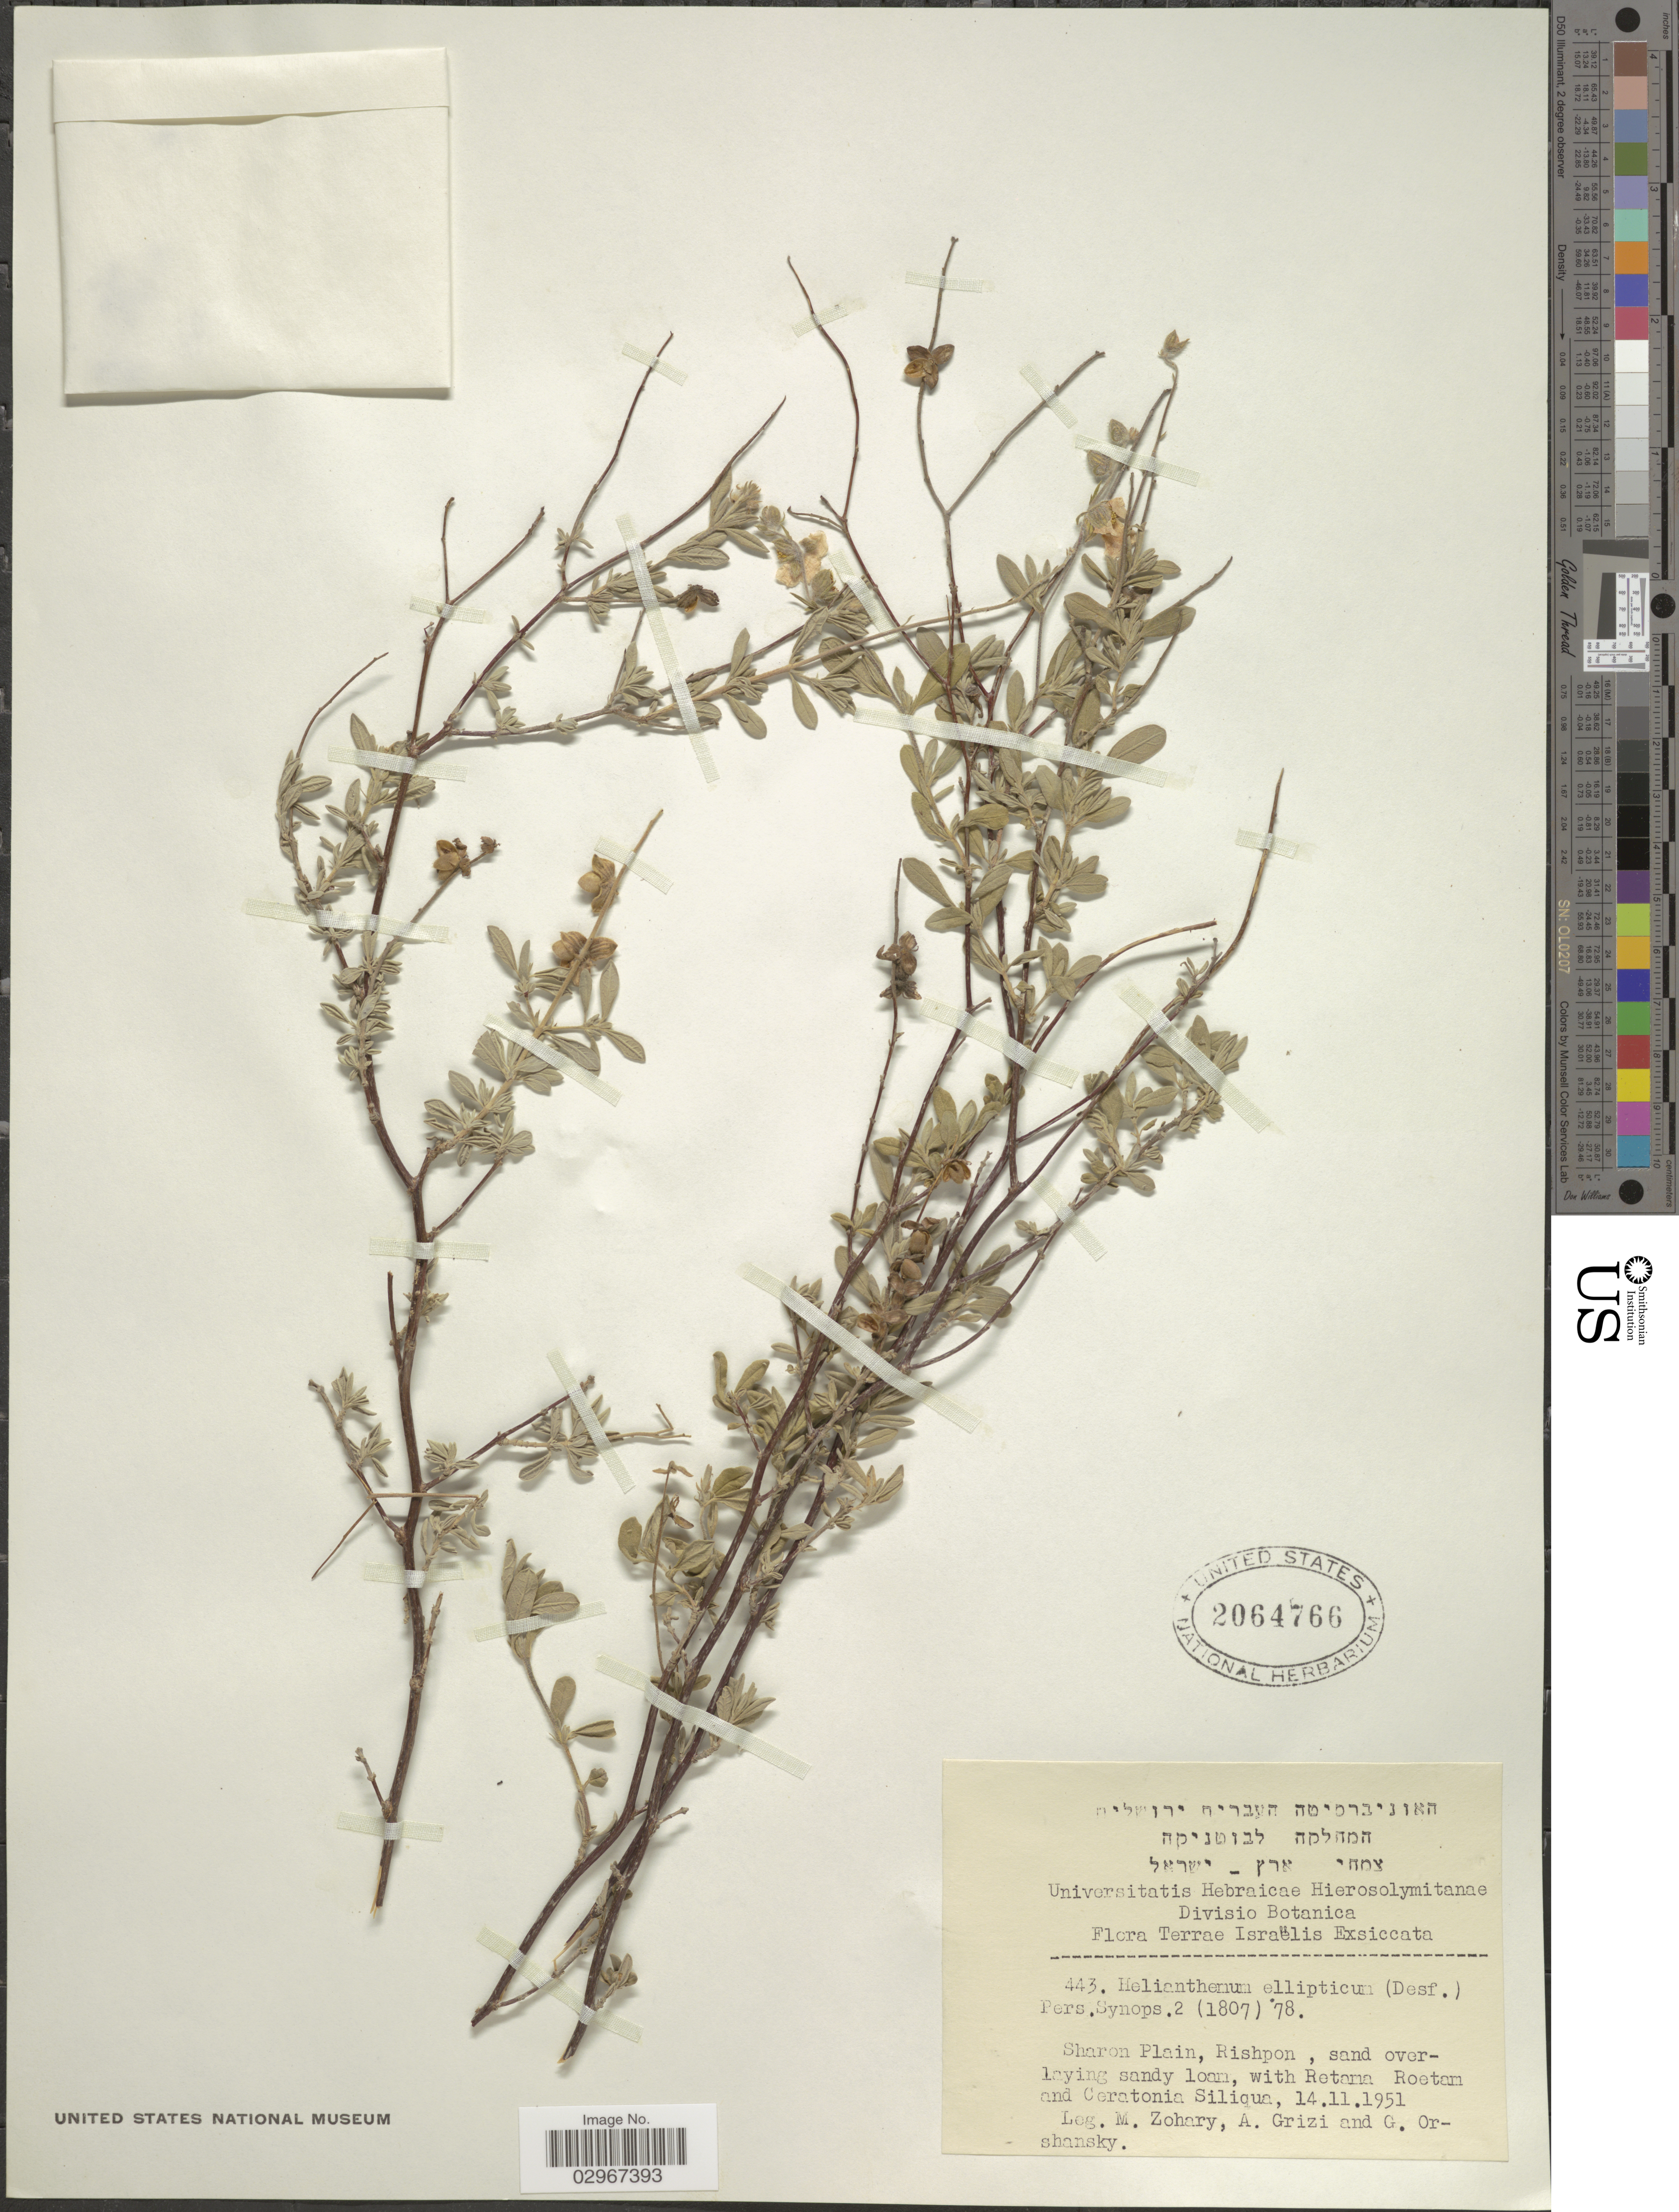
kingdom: Plantae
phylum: Tracheophyta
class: Magnoliopsida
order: Malvales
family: Cistaceae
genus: Helianthemum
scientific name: Helianthemum ellipticum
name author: (Desf.) Pers.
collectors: M. Zohary, A. Grizi & G. Orshansky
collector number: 443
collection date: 1951-11-14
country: Israel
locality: Terrae Israëlis. Sharon Plain, Rishpon.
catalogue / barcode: US 2064766